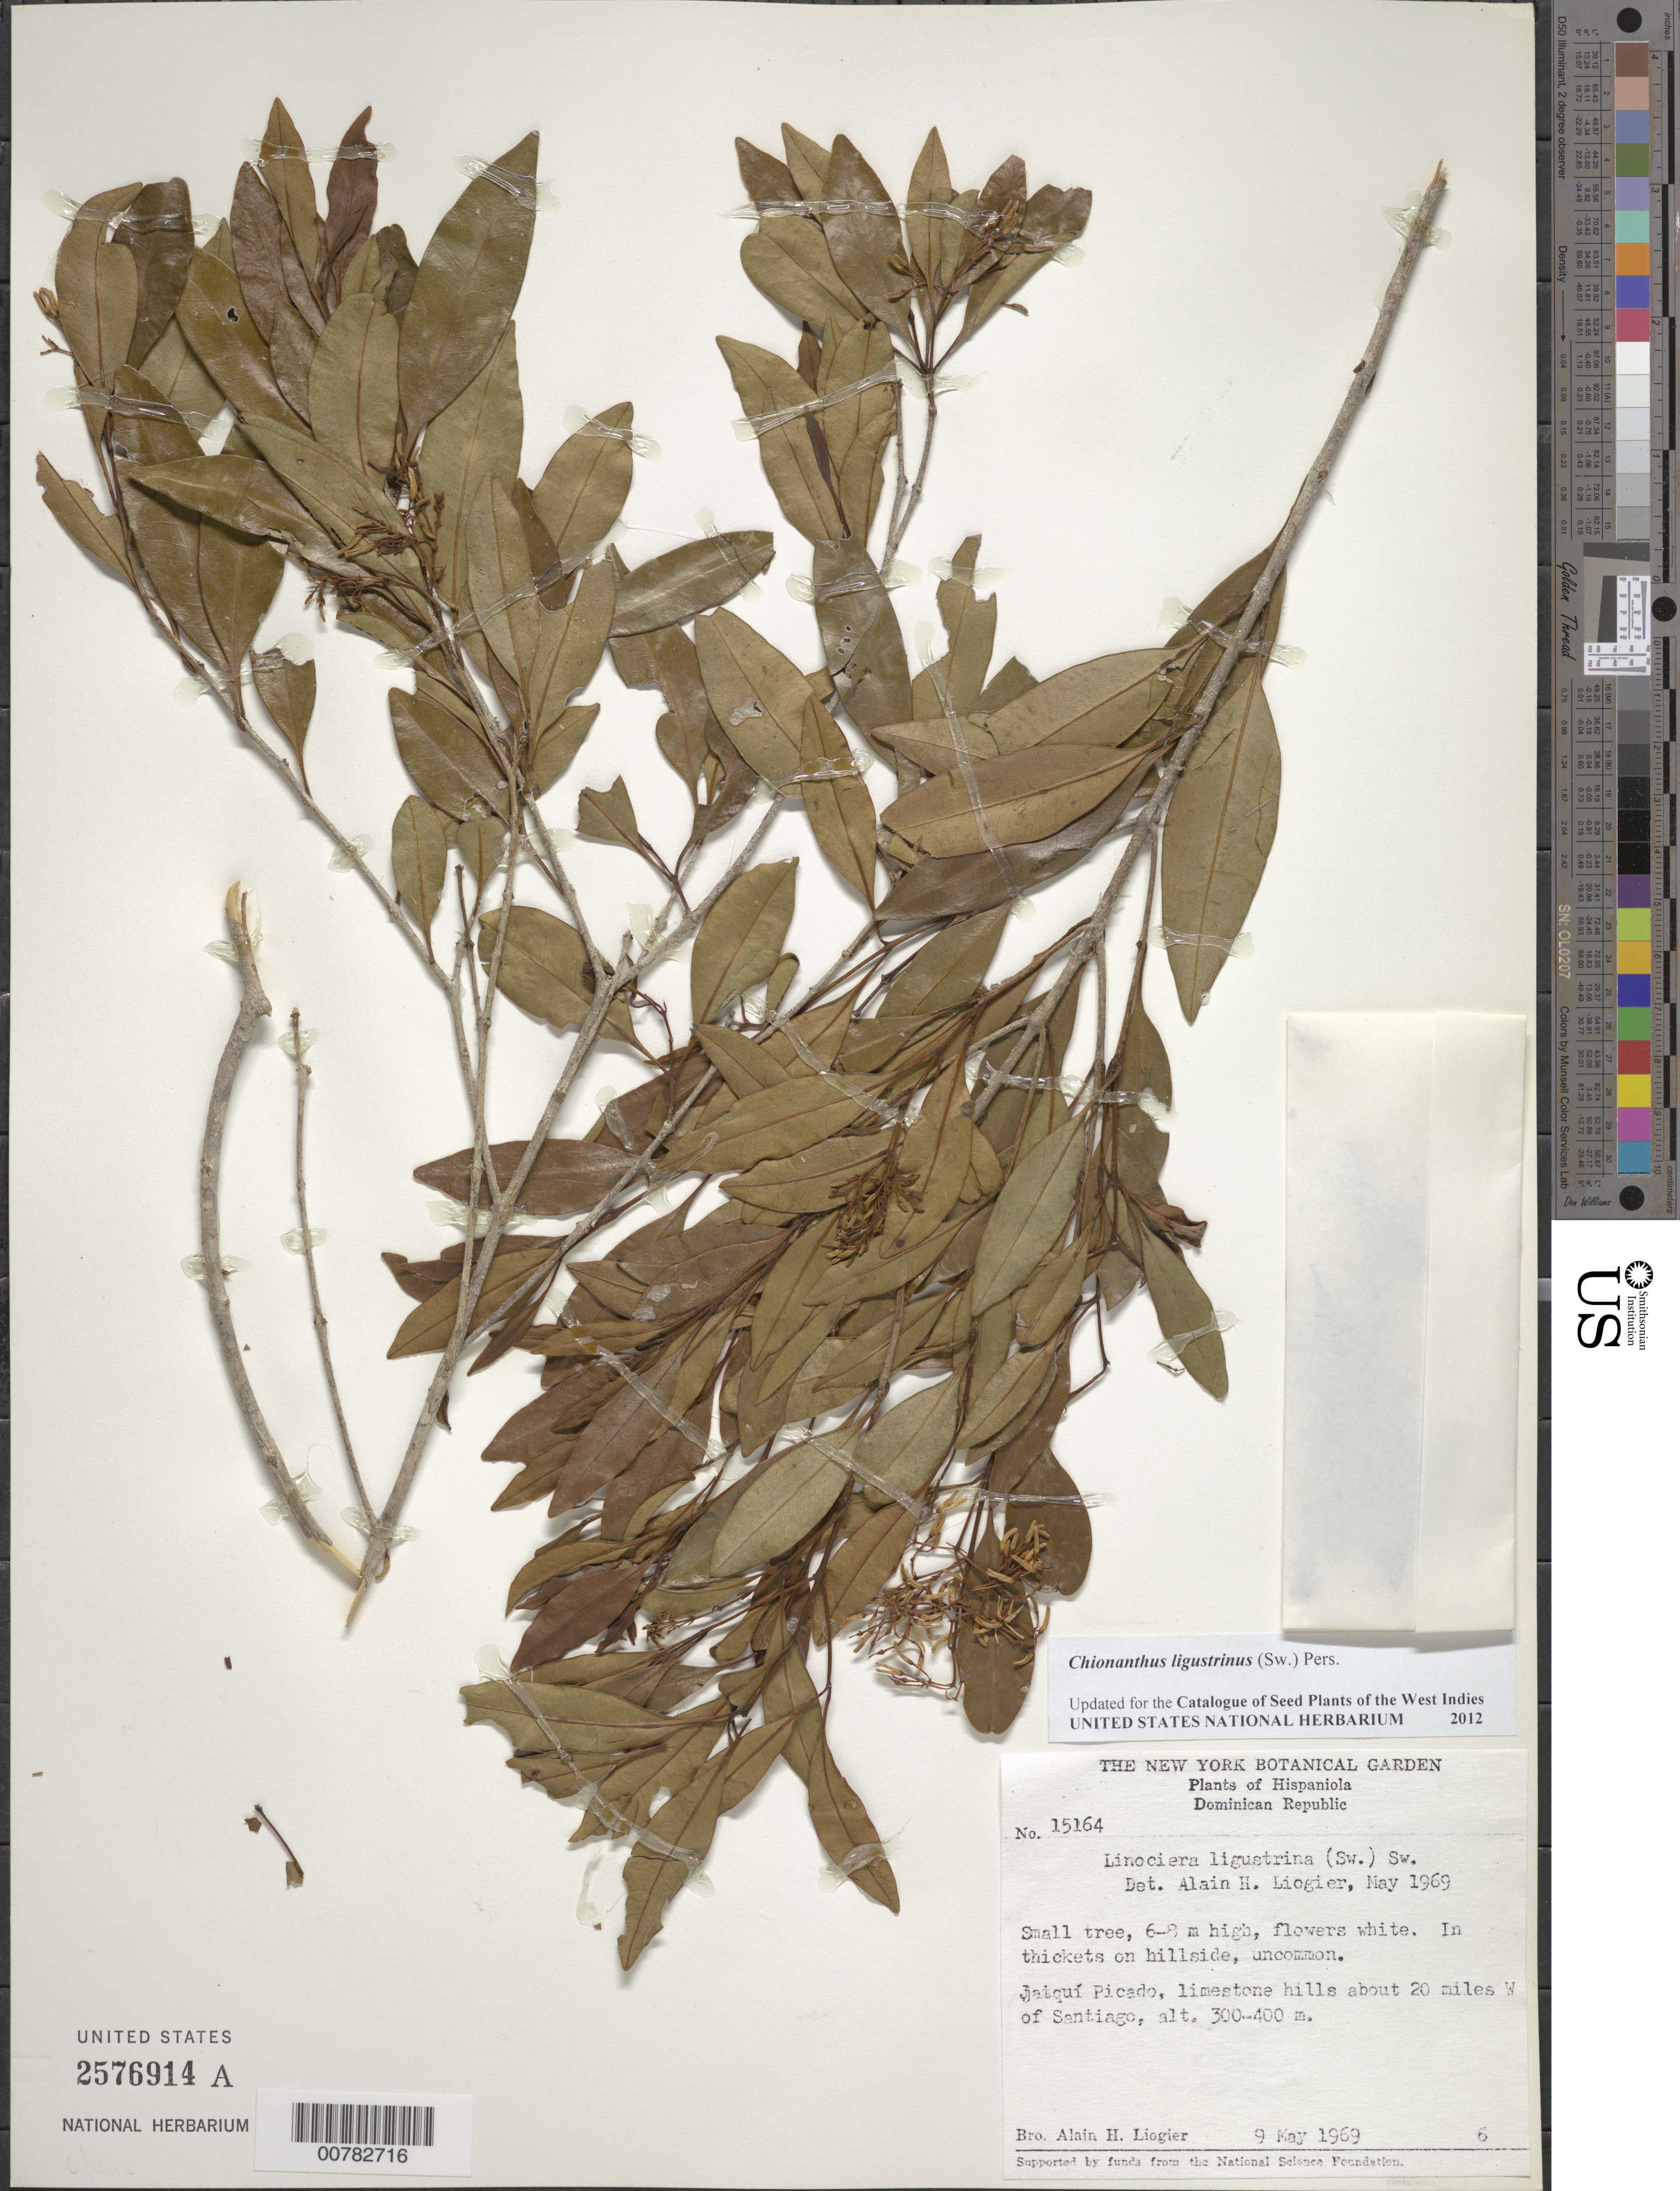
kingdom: Plantae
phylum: Tracheophyta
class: Magnoliopsida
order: Lamiales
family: Oleaceae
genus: Chionanthus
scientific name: Chionanthus ligustrinus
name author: (Sw.) Pers.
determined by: Liogier, Alain H.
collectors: A. H. Liogier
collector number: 15164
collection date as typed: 09 May 1969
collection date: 1969-05-09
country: Dominican Republic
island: Hispaniola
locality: Limestone hills about 20 miles W of Santiago, Jaiquí Picado.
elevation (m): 300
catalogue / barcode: US 2576914A